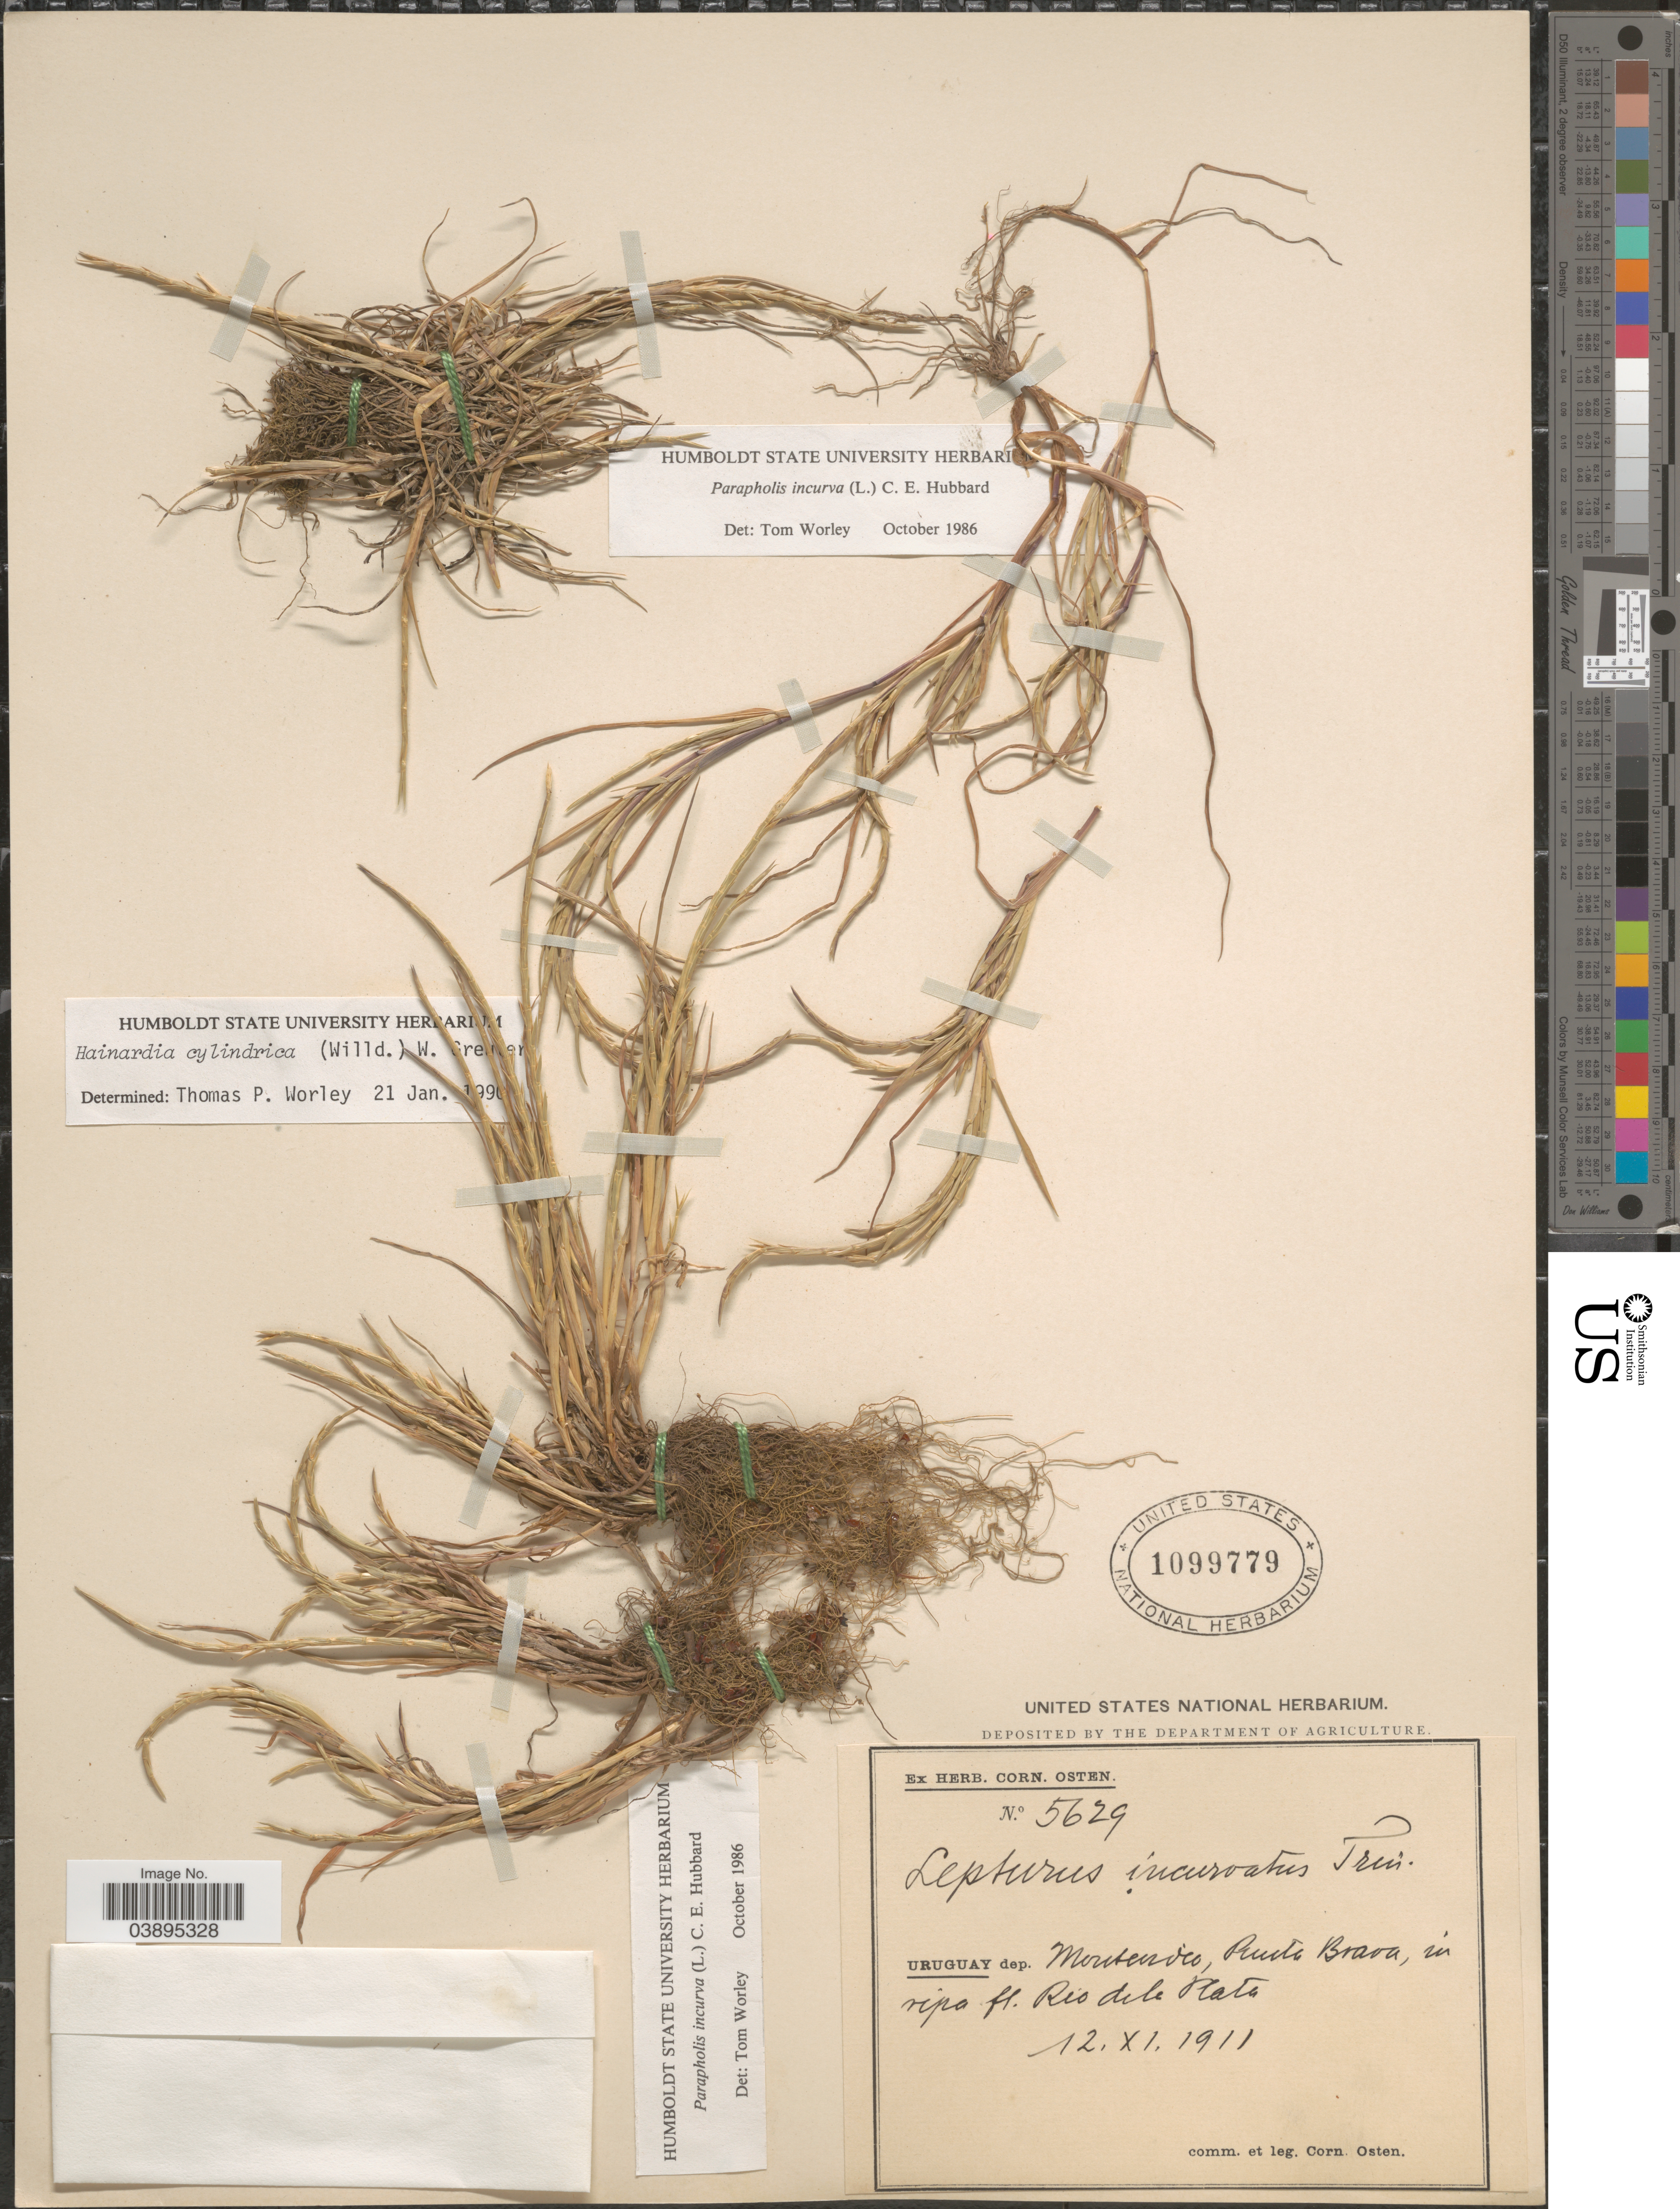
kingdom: Plantae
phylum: Tracheophyta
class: Liliopsida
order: Poales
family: Poaceae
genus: Hainardia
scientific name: Hainardia cylindrica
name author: (Willd.) Greuter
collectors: C. Osten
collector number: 5629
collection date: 1911-11-12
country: Uruguay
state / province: Montevideo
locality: Dep. Montevideo, Puerto Brava, in ripo fl. RIo de la Plata.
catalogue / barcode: US 1099779